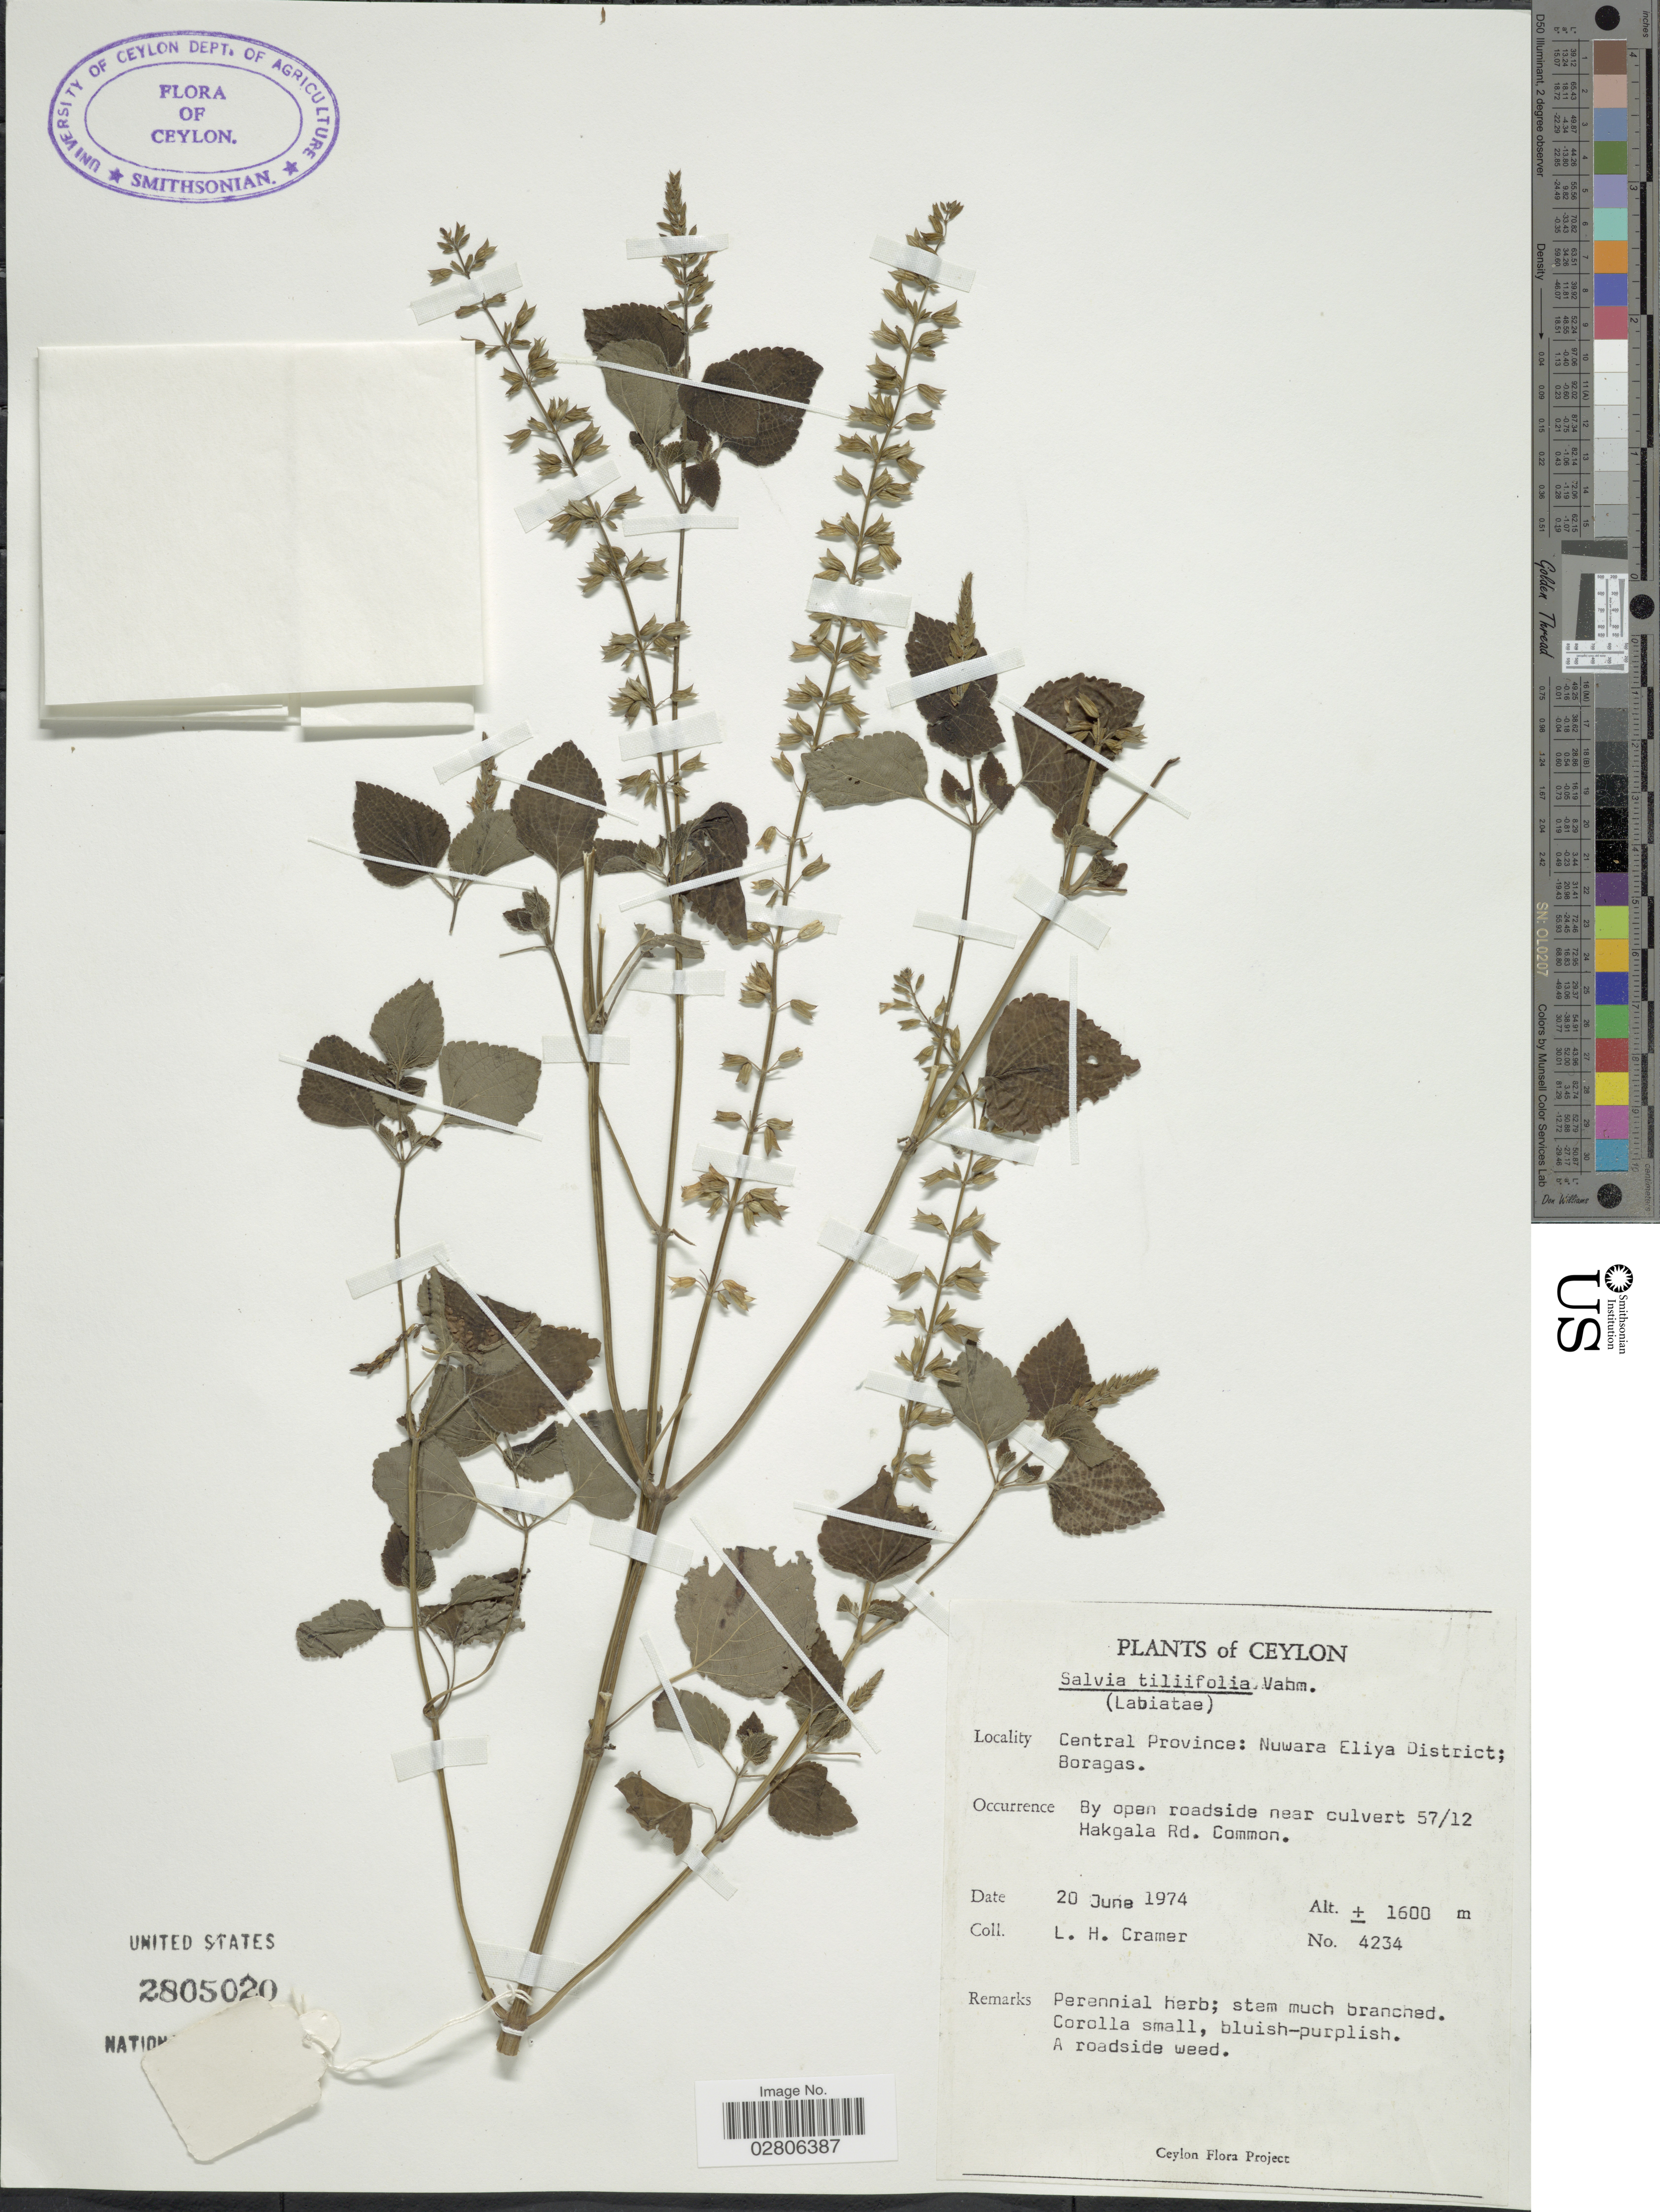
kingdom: Plantae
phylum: Tracheophyta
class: Magnoliopsida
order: Lamiales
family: Lamiaceae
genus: Salvia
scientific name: Salvia tiliifolia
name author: Vahl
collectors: L. H. Cramer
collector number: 4234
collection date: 1974-01-20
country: Sri Lanka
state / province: Central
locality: Ceylon. Nuwara Eliya District; Boragas. By open roadside near culvert 57/12 Hakgala Rd.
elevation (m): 1600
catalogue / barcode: US 2805020